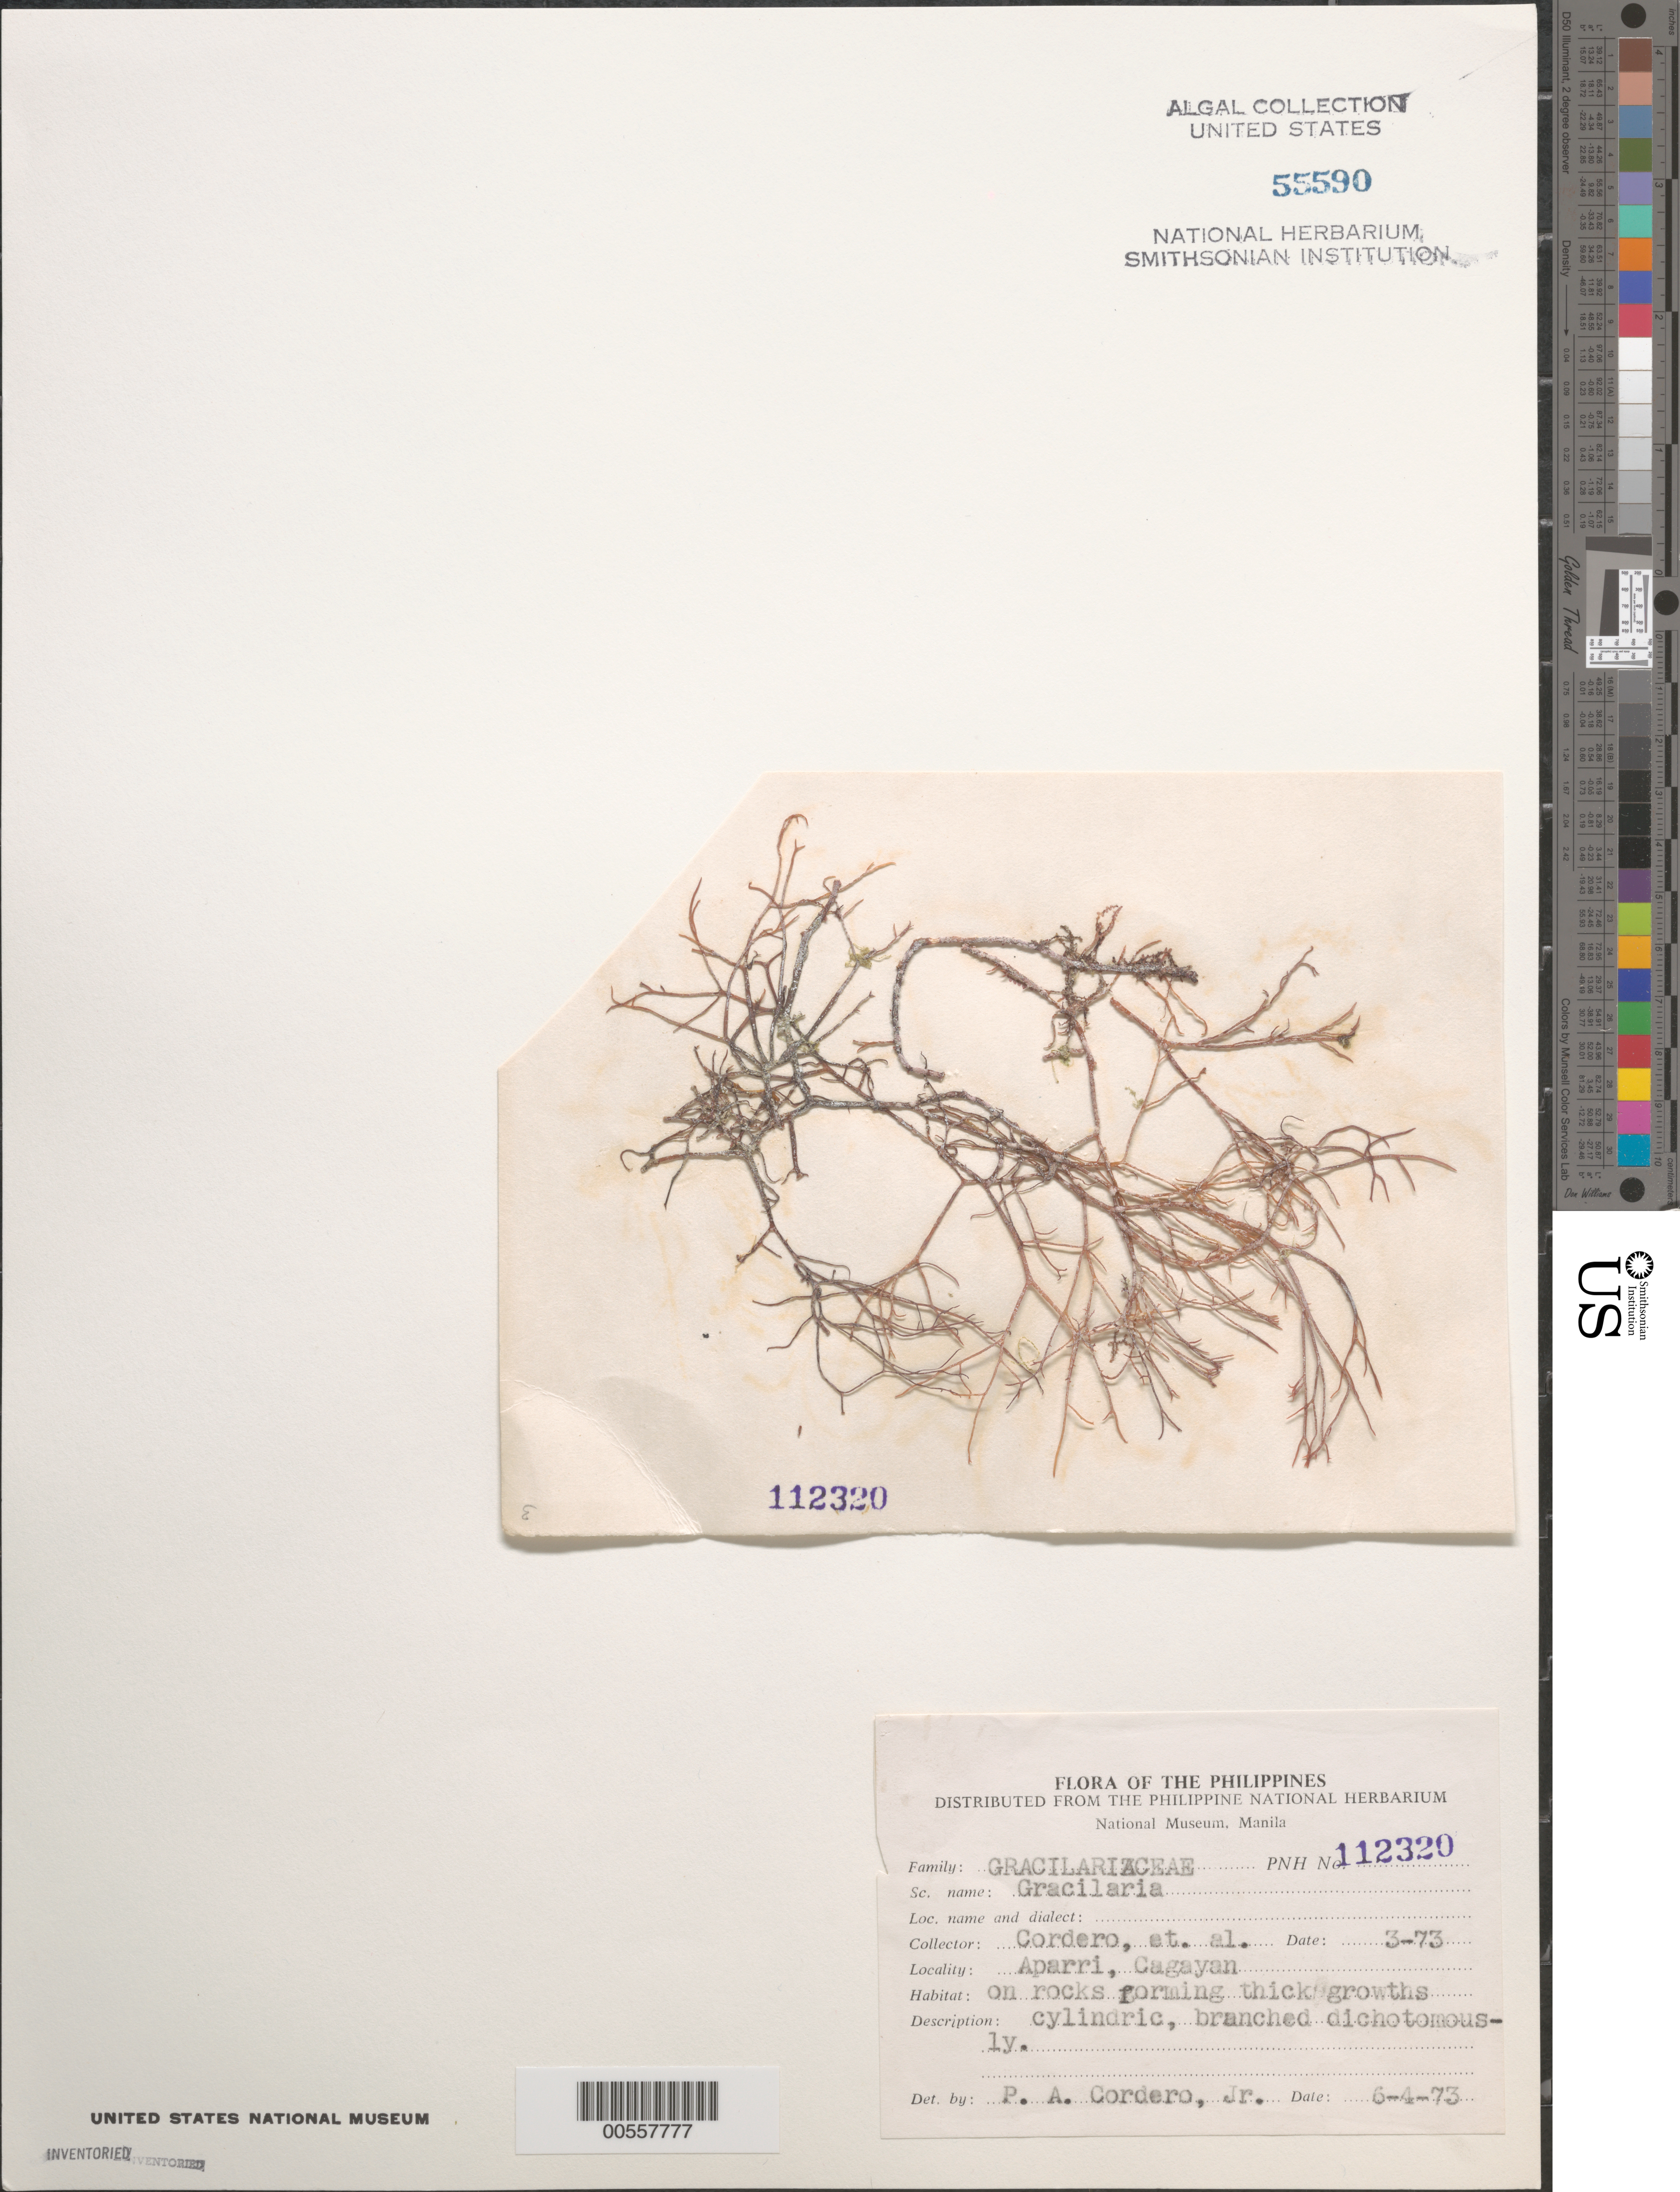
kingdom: Plantae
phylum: Rhodophyta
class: Florideophyceae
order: Gracilariales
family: Gracilariaceae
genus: Gracilaria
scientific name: Gracilaria sp.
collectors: P. A. Cordero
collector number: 112320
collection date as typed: May 1973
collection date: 1973-05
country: Philippines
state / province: Eastern Visayas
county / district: Eastern Samar / Northern Samar / Western Samar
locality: Aparri, cagayan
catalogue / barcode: US 55590